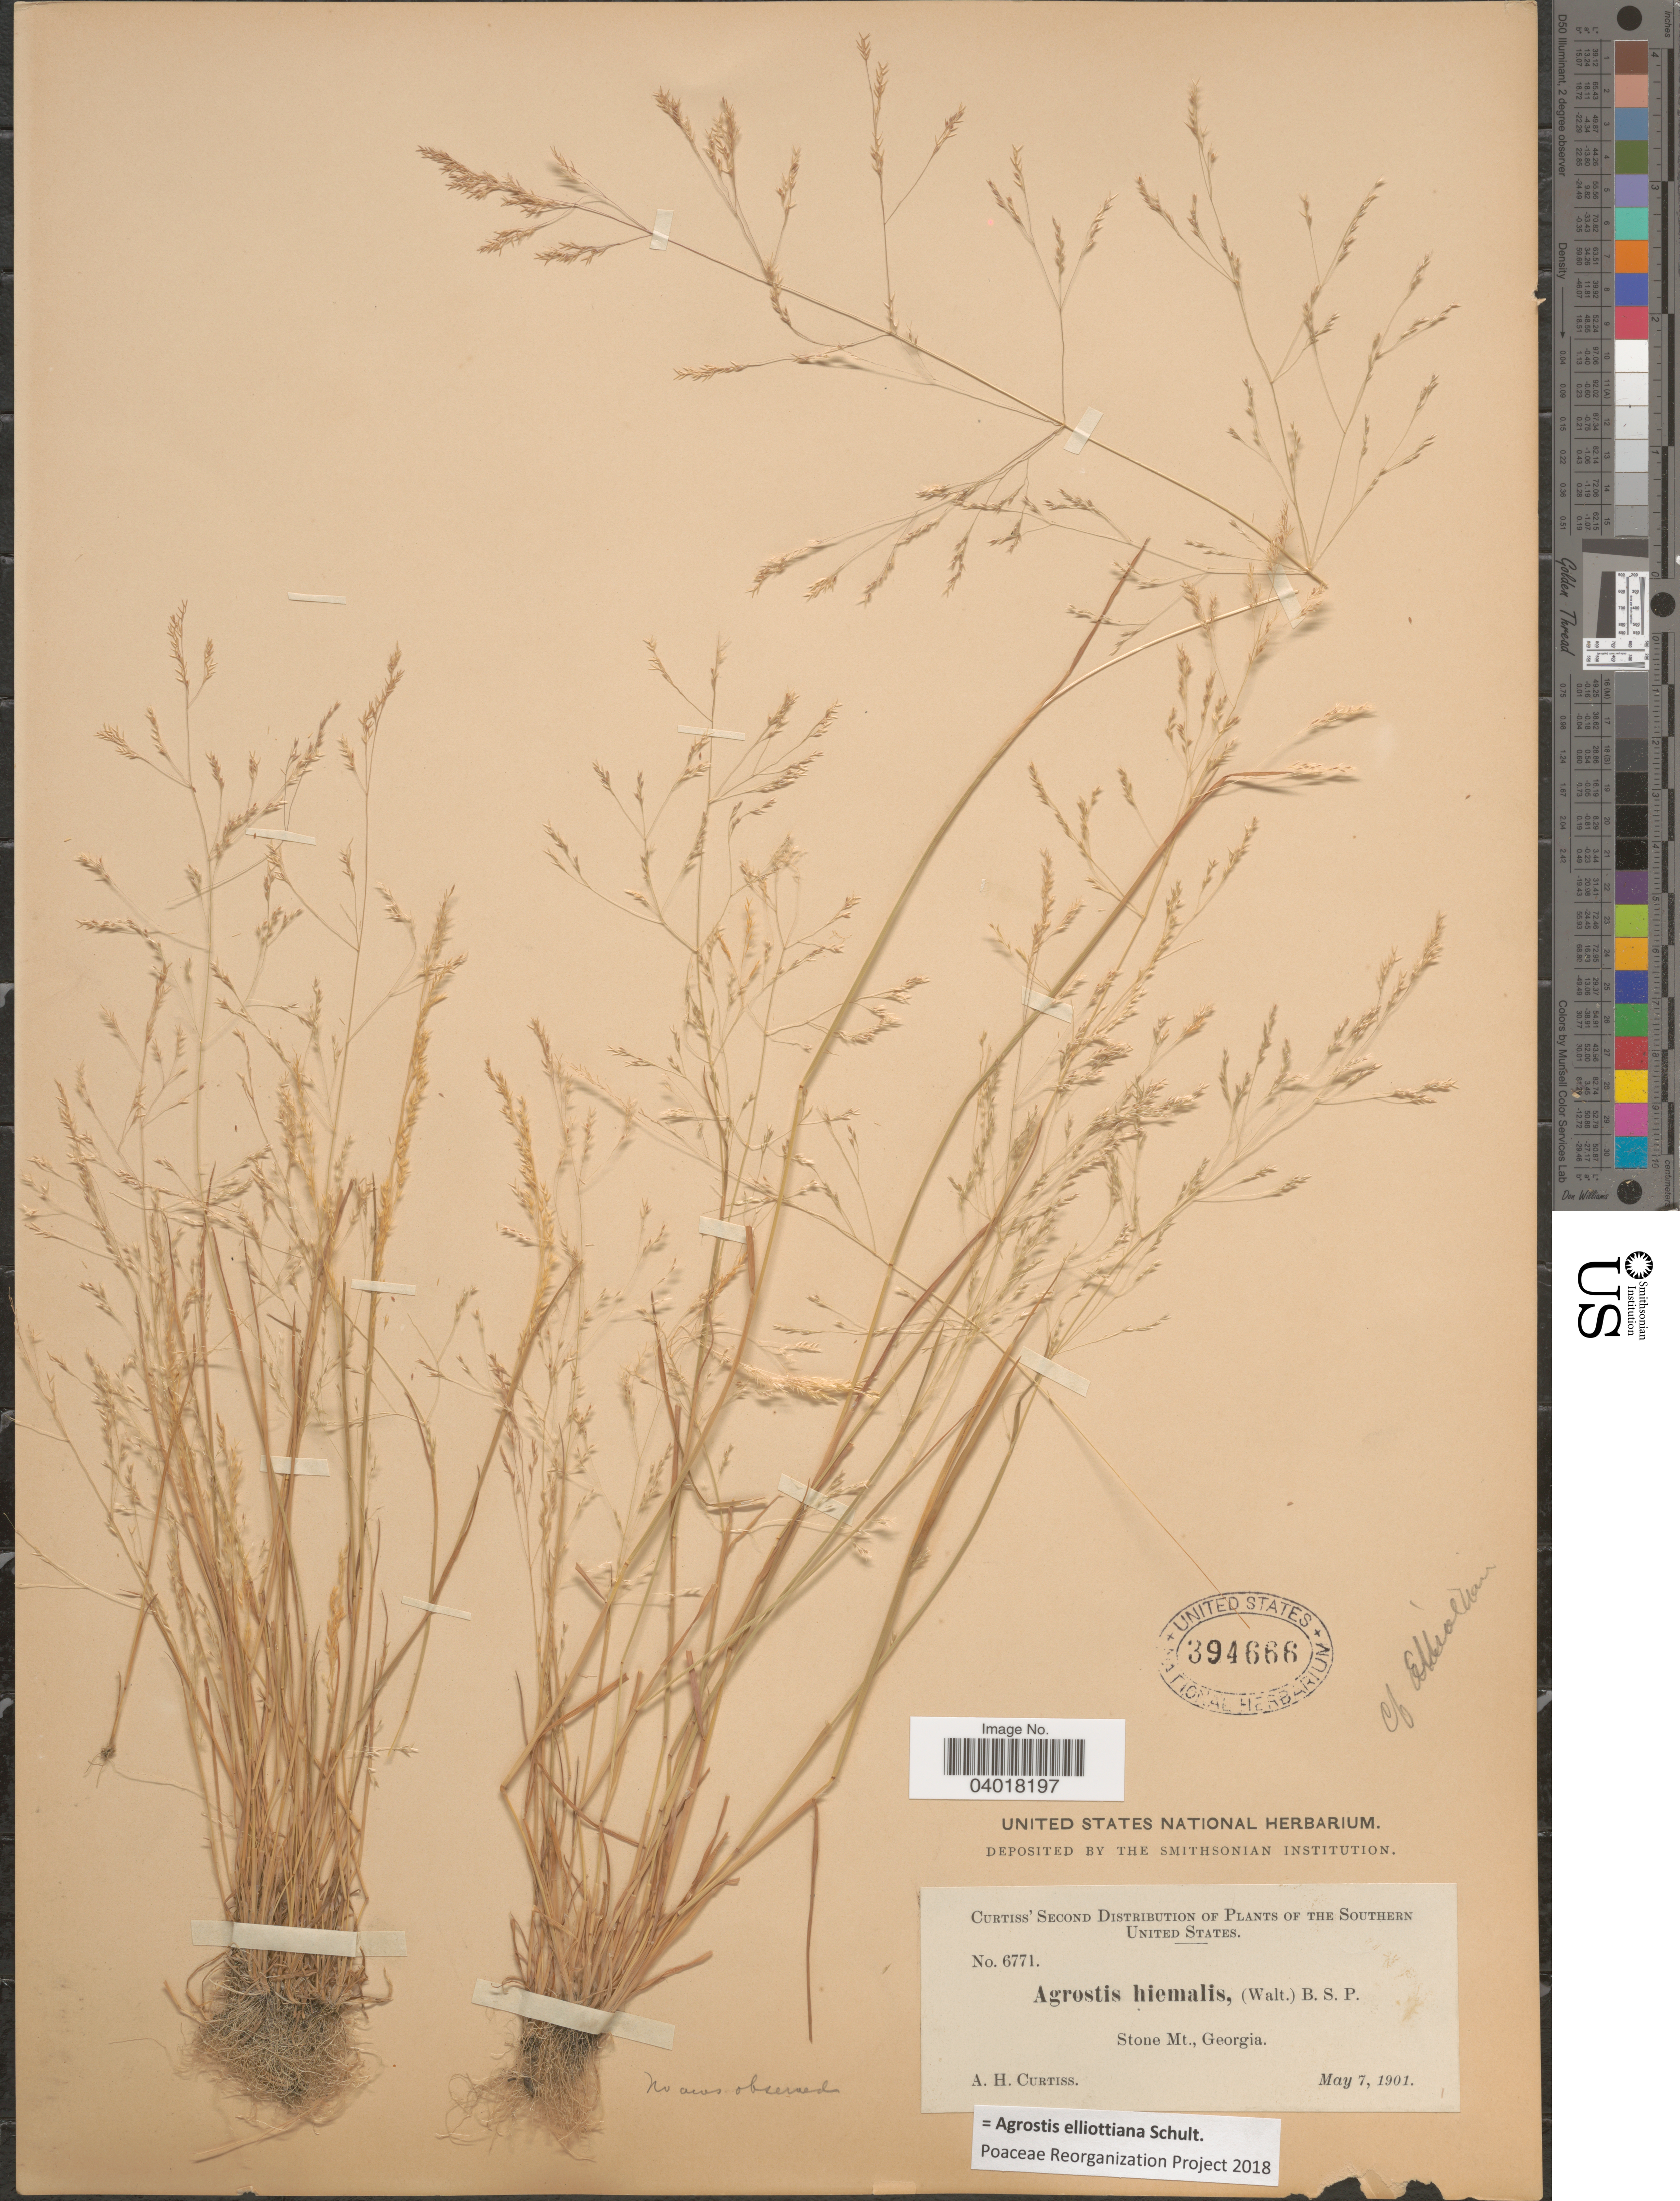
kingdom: Plantae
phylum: Tracheophyta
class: Liliopsida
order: Poales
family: Poaceae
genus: Agrostis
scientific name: Agrostis elliottiana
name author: Schult.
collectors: A. H. Curtiss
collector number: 6771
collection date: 1901-05-07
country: United States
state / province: Georgia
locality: The Southern United States. Stone Mt.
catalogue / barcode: US 394666